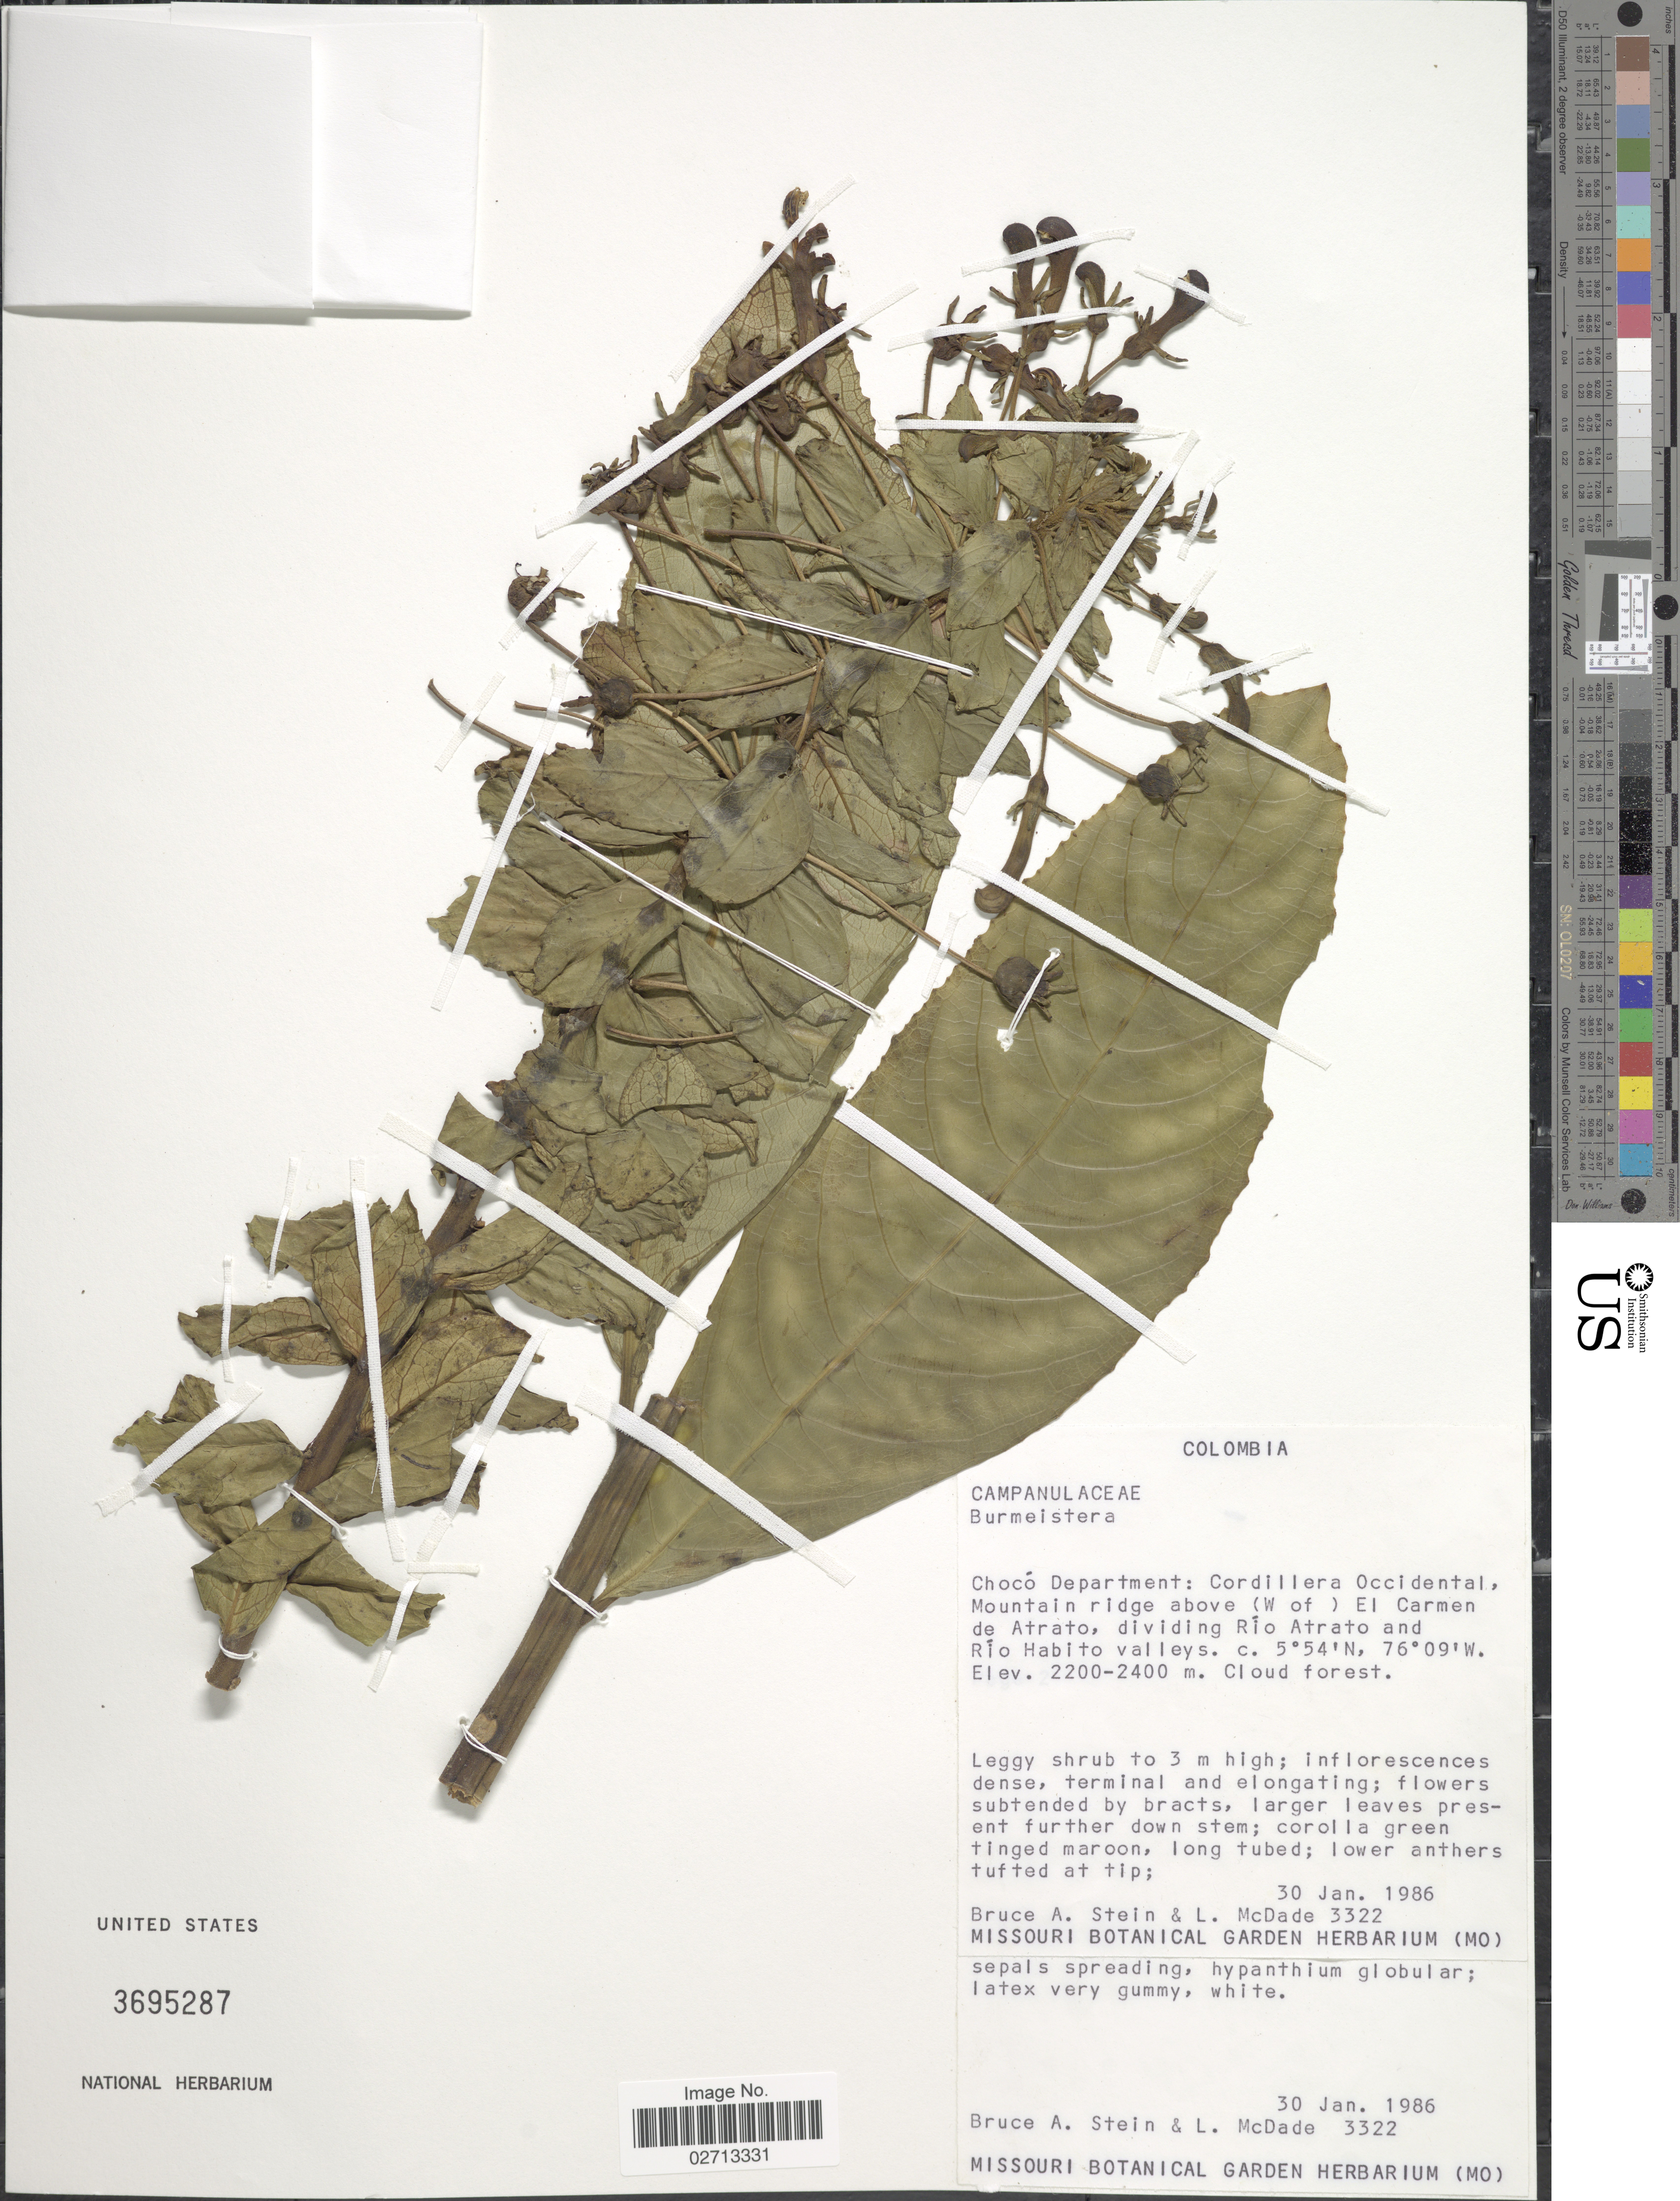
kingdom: Plantae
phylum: Tracheophyta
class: Magnoliopsida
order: Asterales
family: Campanulaceae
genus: Burmeistera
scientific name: Burmeistera sp.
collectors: B. A. Stein & L. McDade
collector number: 3322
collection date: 1986-01-30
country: Colombia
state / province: Chocó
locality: Chocó Department: Cordillera Occidental, Mountain ridge above (W of) El Carmen de Atrato, dividing Río Atrato and Río Habito valleys.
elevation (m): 2200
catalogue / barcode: US 3695287